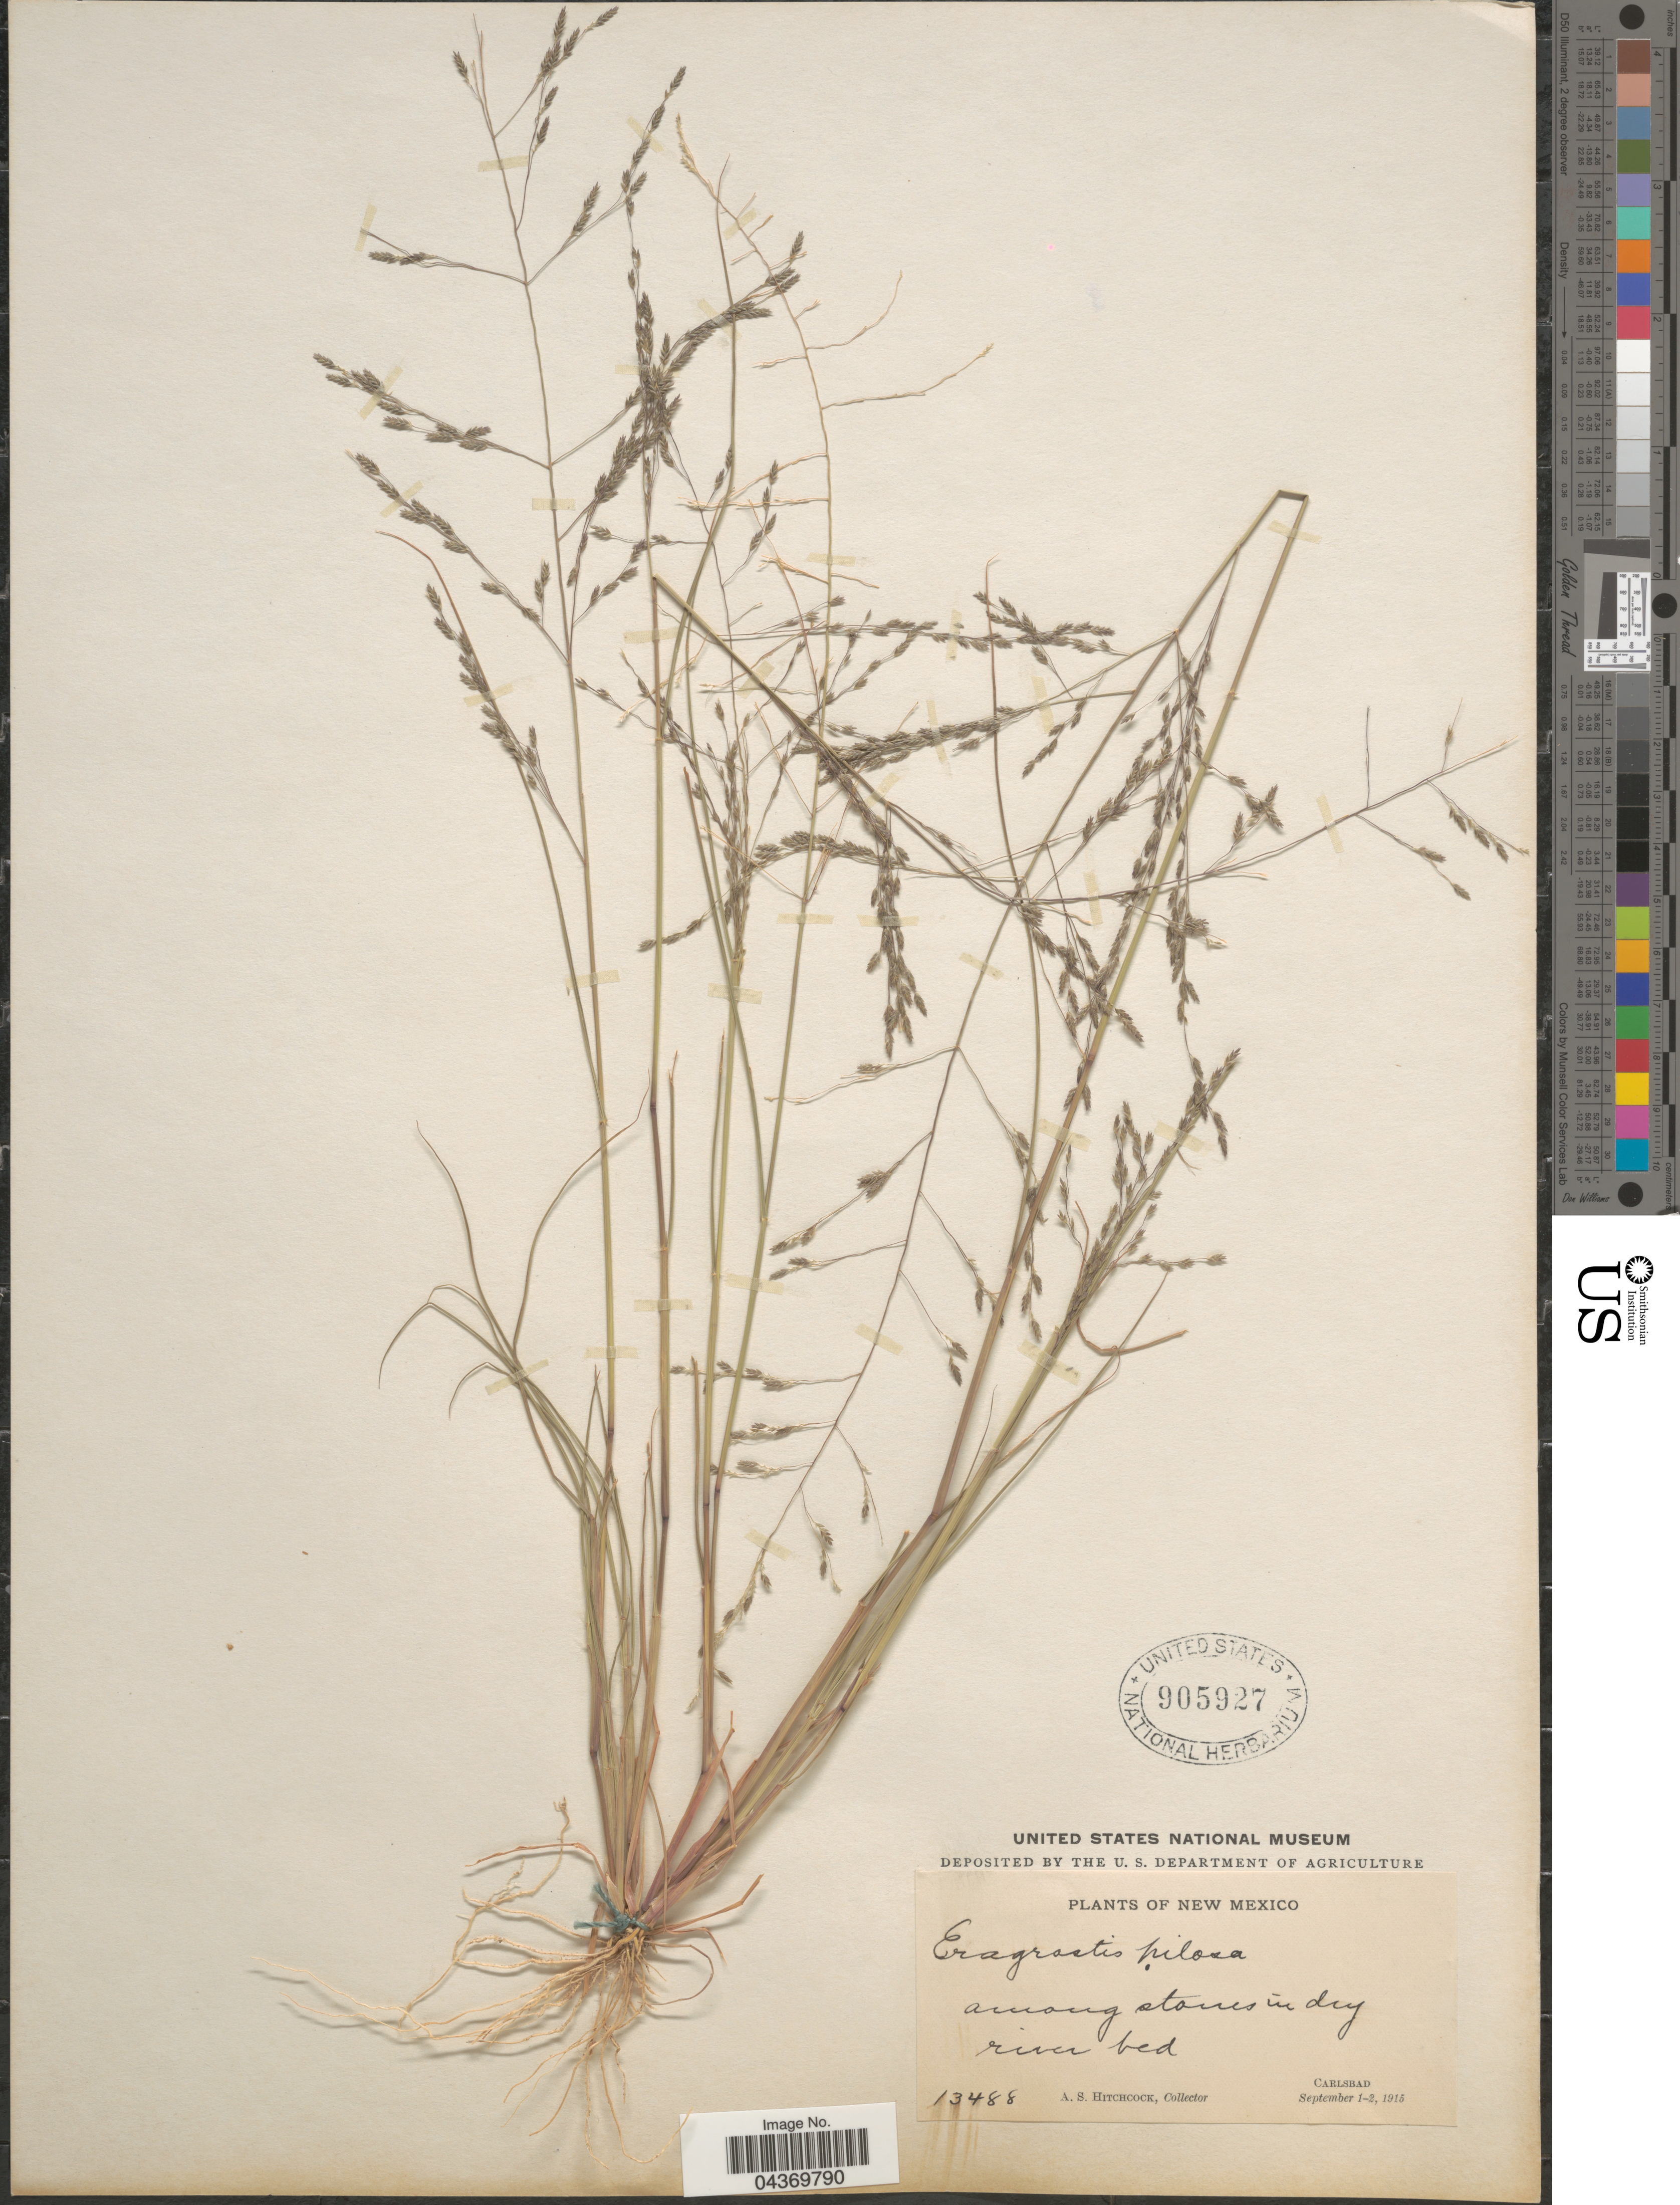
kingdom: Plantae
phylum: Tracheophyta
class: Liliopsida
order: Poales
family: Poaceae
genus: Eragrostis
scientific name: Eragrostis pectinacea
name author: (Michx.) Nees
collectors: A. S. Hitchcock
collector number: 13488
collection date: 1915-09-01/1915-09-02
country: United States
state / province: New Mexico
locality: In dry river bed. Carlsbad.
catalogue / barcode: US 905927